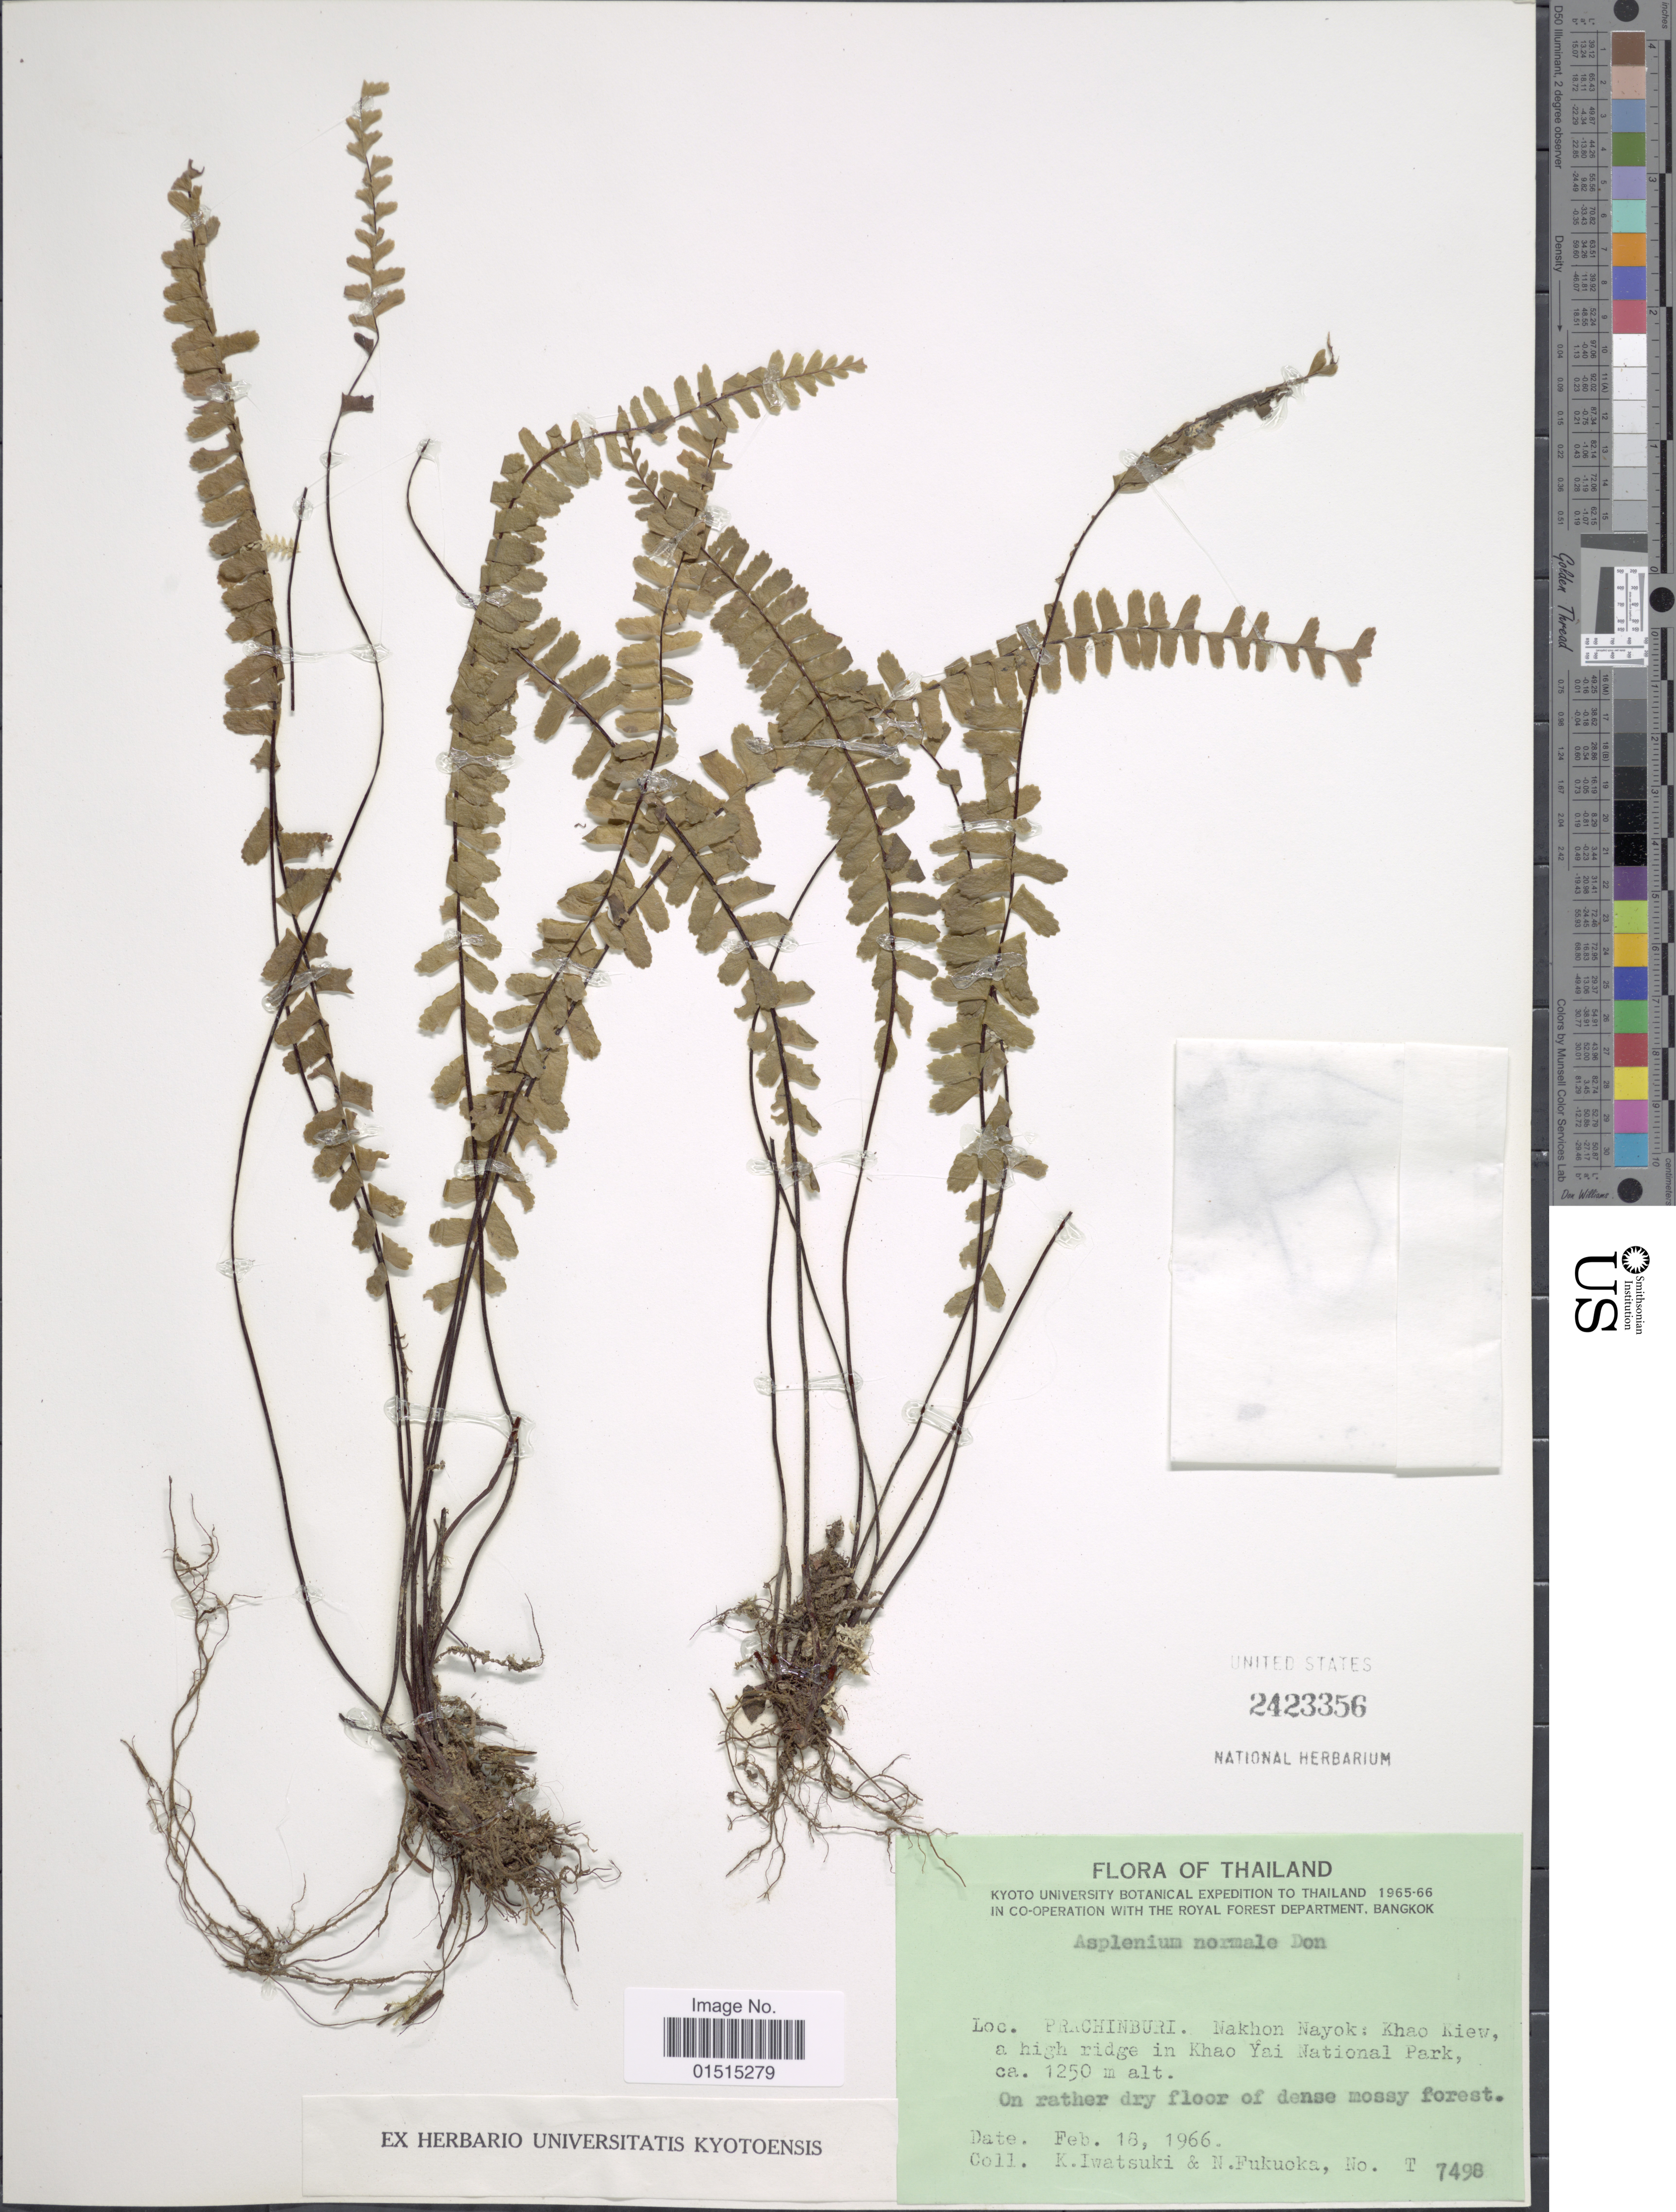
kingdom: Plantae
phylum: Tracheophyta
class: Polypodiopsida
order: Polypodiales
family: Aspleniaceae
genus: Asplenium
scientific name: Asplenium normale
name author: D. Don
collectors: K. Iwatsuki & N. Fukuoka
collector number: T7498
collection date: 1966-02-18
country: Thailand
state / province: Prachin Buri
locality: Nakjon Natok: Khao Kiew, a high ridge in Khao Yai National Park, on rather dry floor of dense mossy forest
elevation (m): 1250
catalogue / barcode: US 2423356